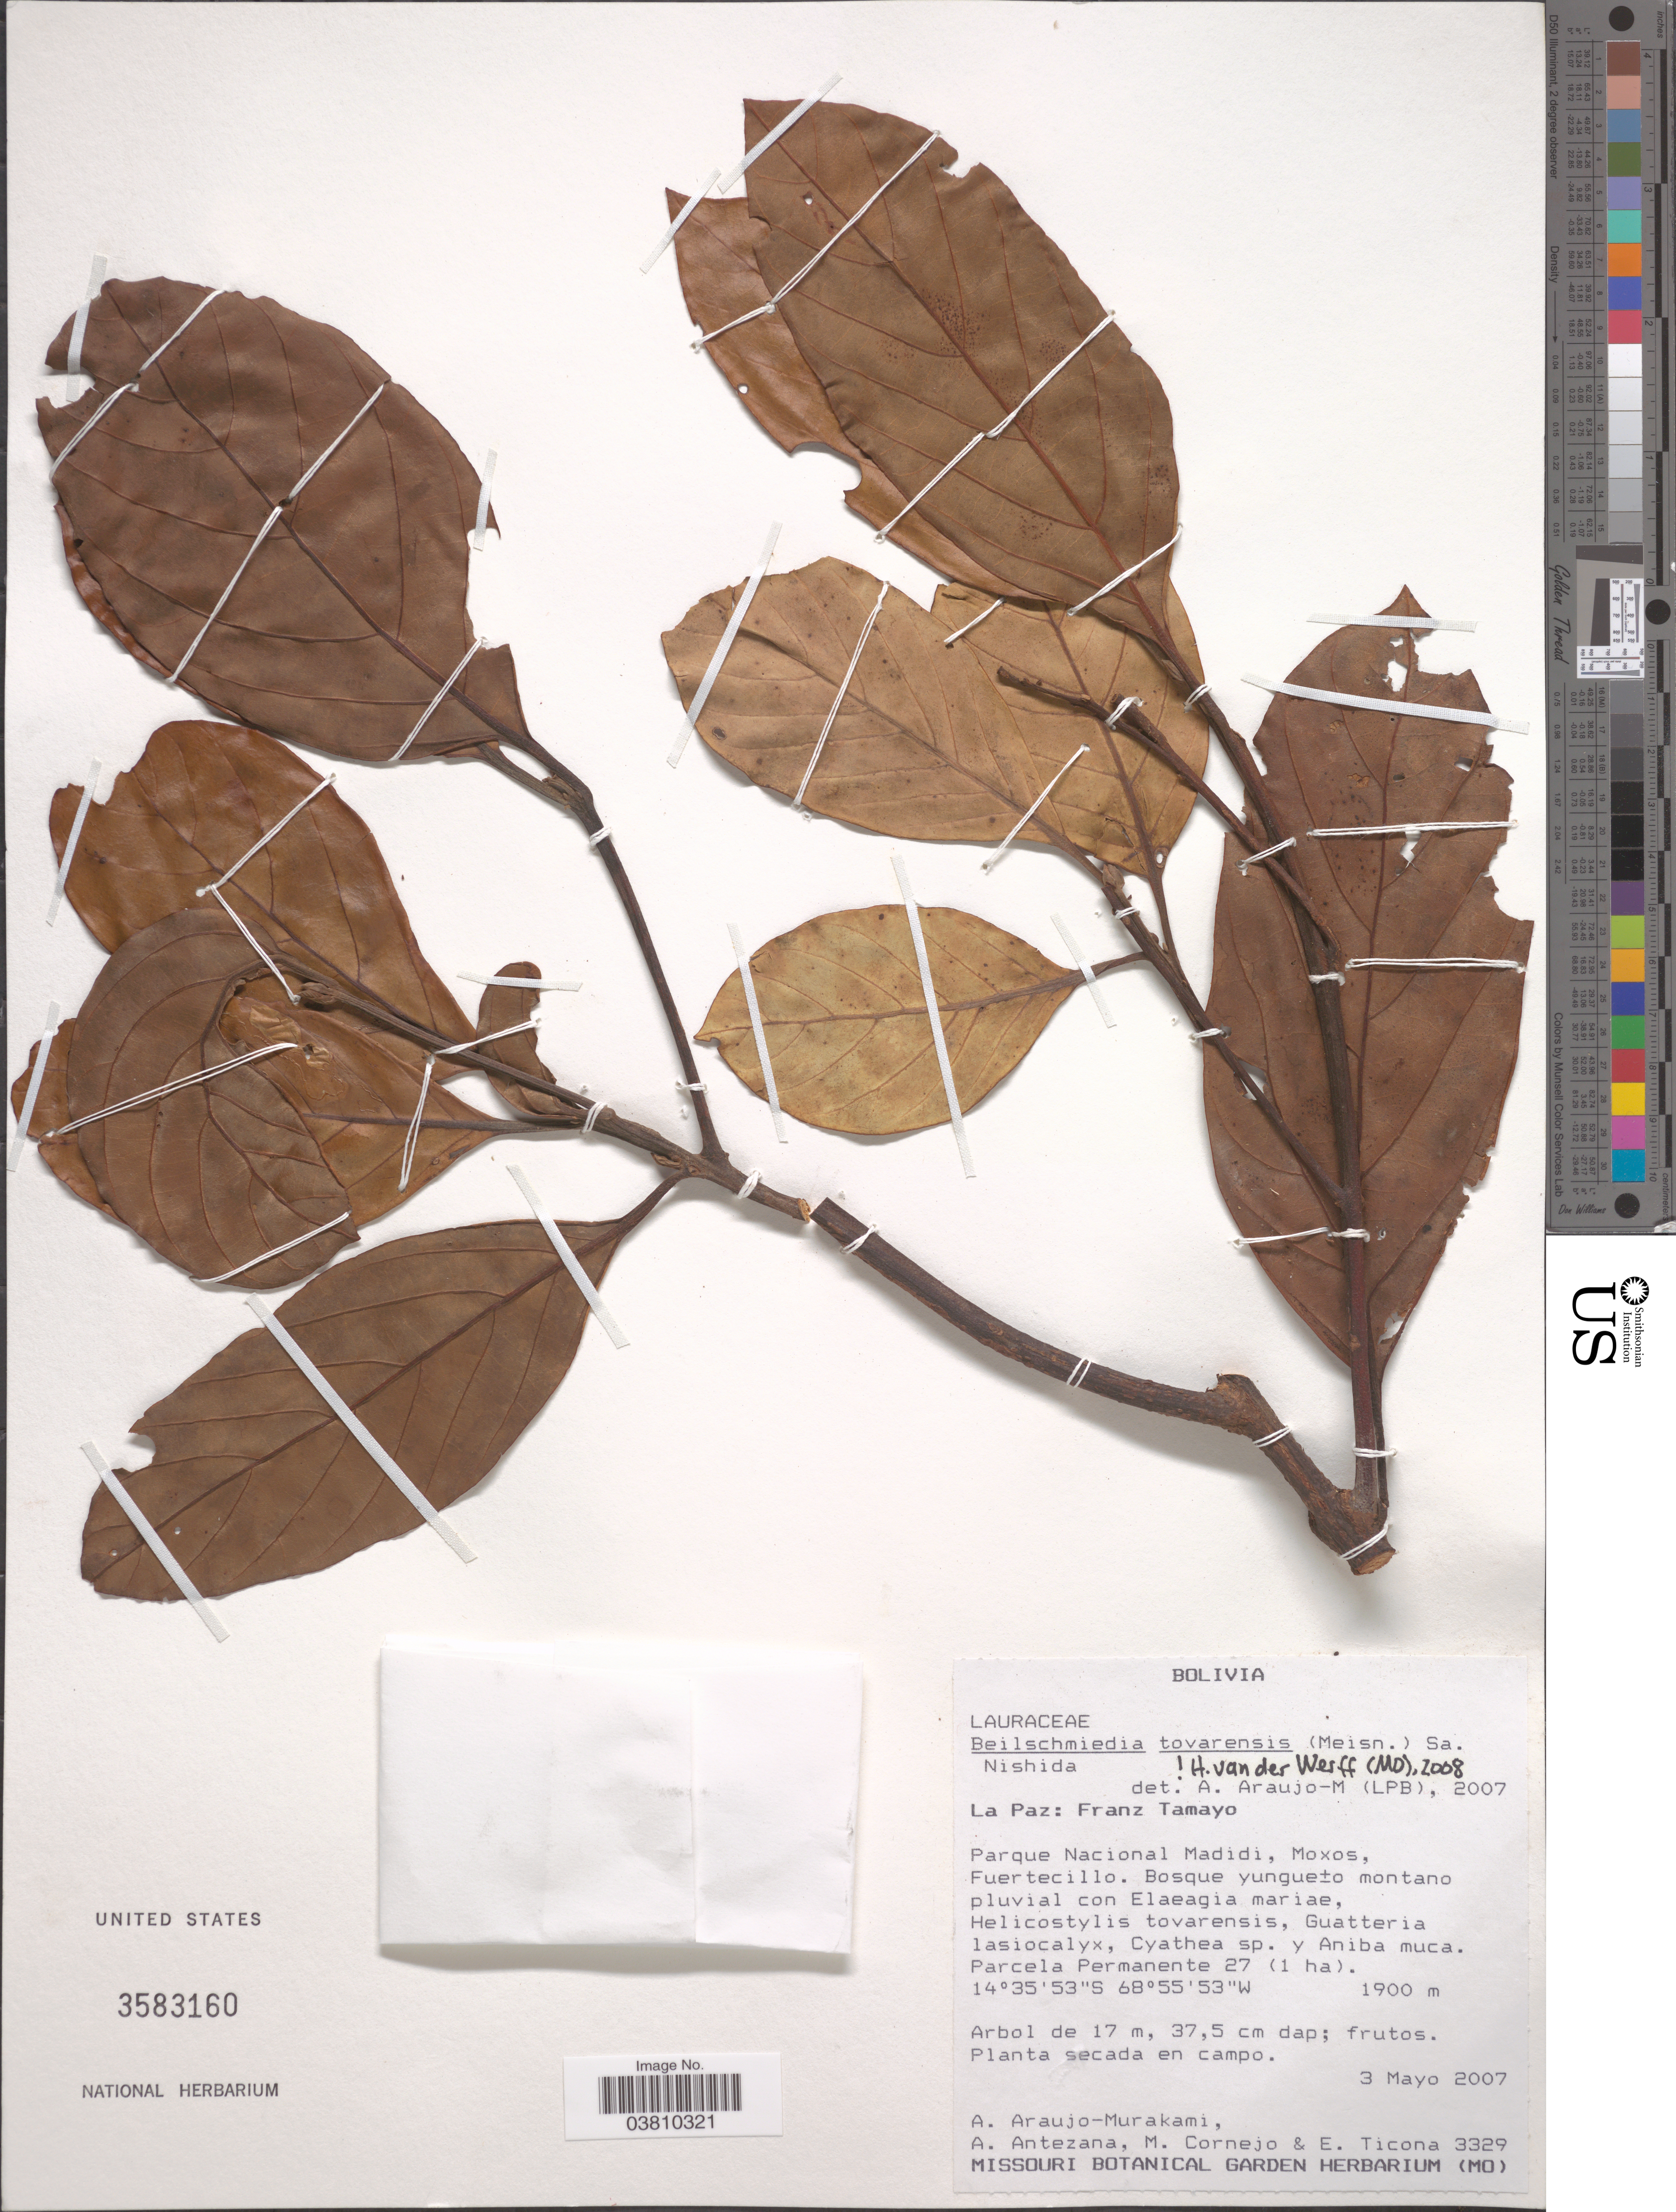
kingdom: Plantae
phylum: Tracheophyta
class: Magnoliopsida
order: Laurales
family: Lauraceae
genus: Beilschmiedia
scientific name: Beilschmiedia tovarensis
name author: (Meisn.) Sa. Nishida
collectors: A. Araujo-Murakami, A. Antezana, M. Cornejo & E. Ticona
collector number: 3329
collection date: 2007-05-03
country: Bolivia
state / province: La Paz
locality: Franz Tamayo. Parque Nacional Madidi, Moxos, Fuertecillo. Parcela Permanente 27.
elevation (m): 1900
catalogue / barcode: US 3583160